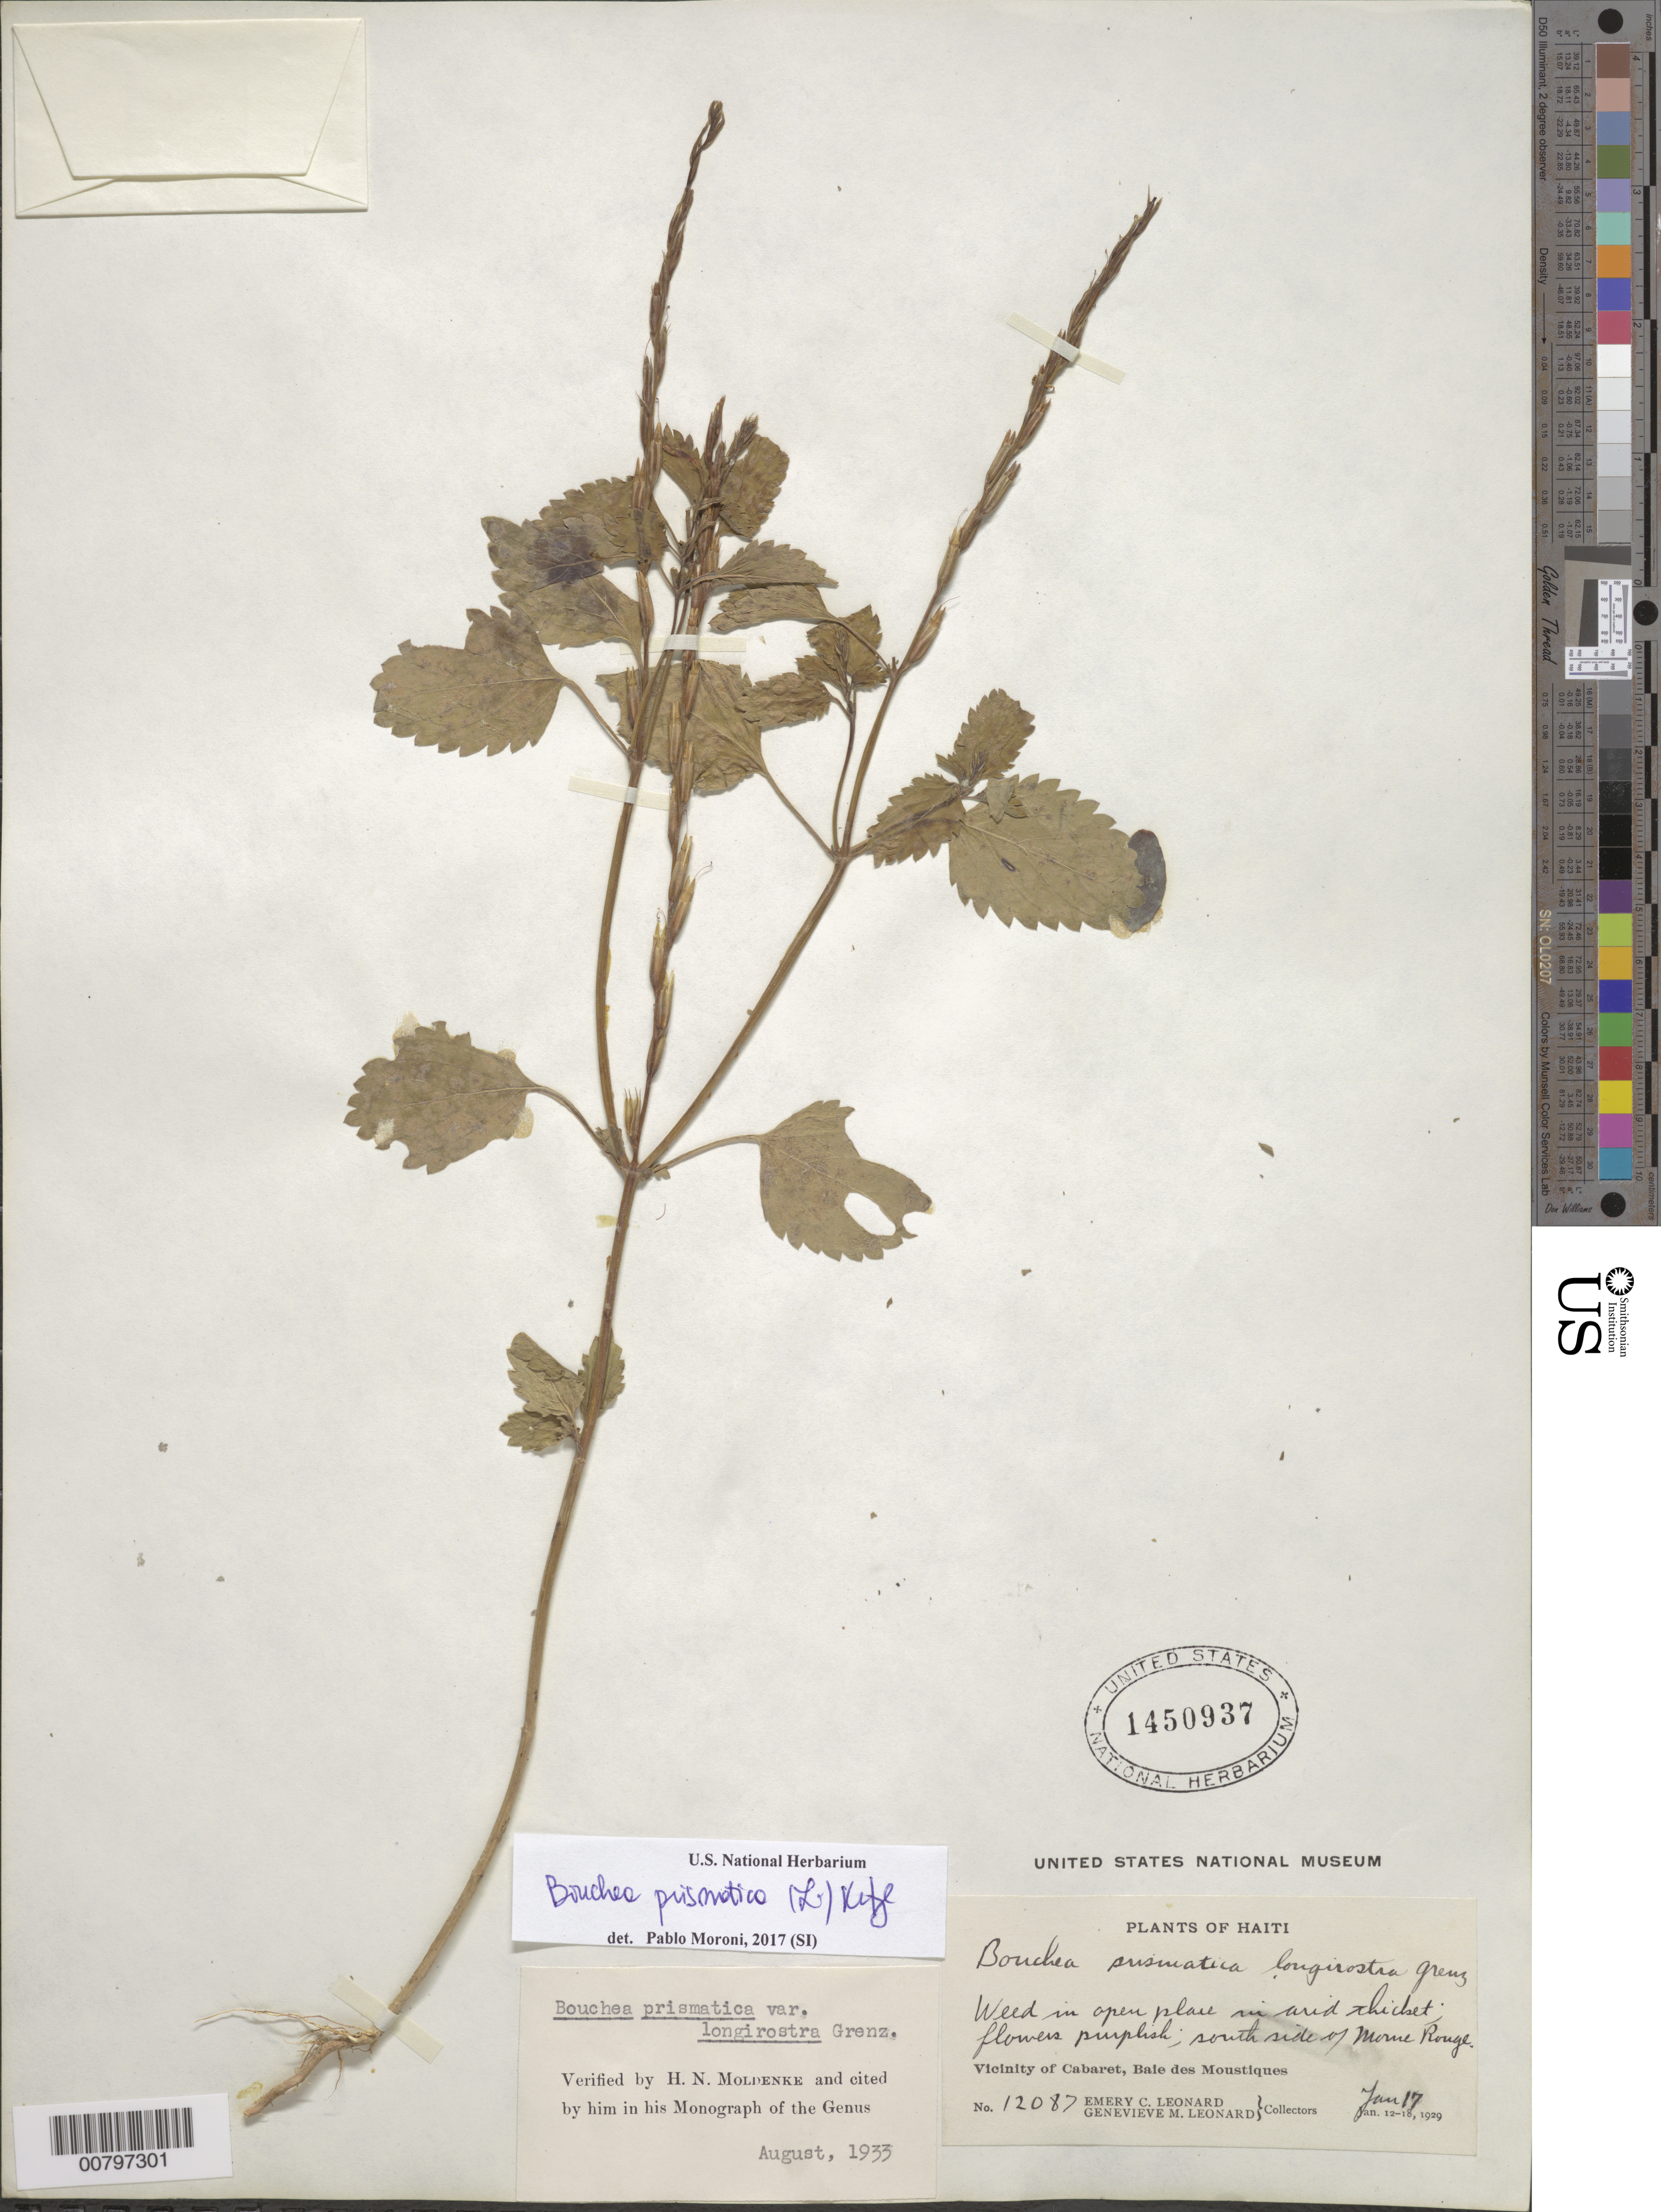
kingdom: Plantae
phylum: Tracheophyta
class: Magnoliopsida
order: Lamiales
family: Verbenaceae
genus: Bouchea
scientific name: Bouchea prismatica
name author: (L.) Kuntze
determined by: Moldenke, H. N.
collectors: E. C. Leonard & G. M. Leonard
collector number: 12087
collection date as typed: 17 Jan 1929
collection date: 1929-01-17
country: Haiti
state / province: Nord-Ouest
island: Hispaniola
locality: Vicinity of Cabaret, Baie des Moustiques, southside of Morne Rouge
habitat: In open places in arid thicket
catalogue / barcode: US 1450937